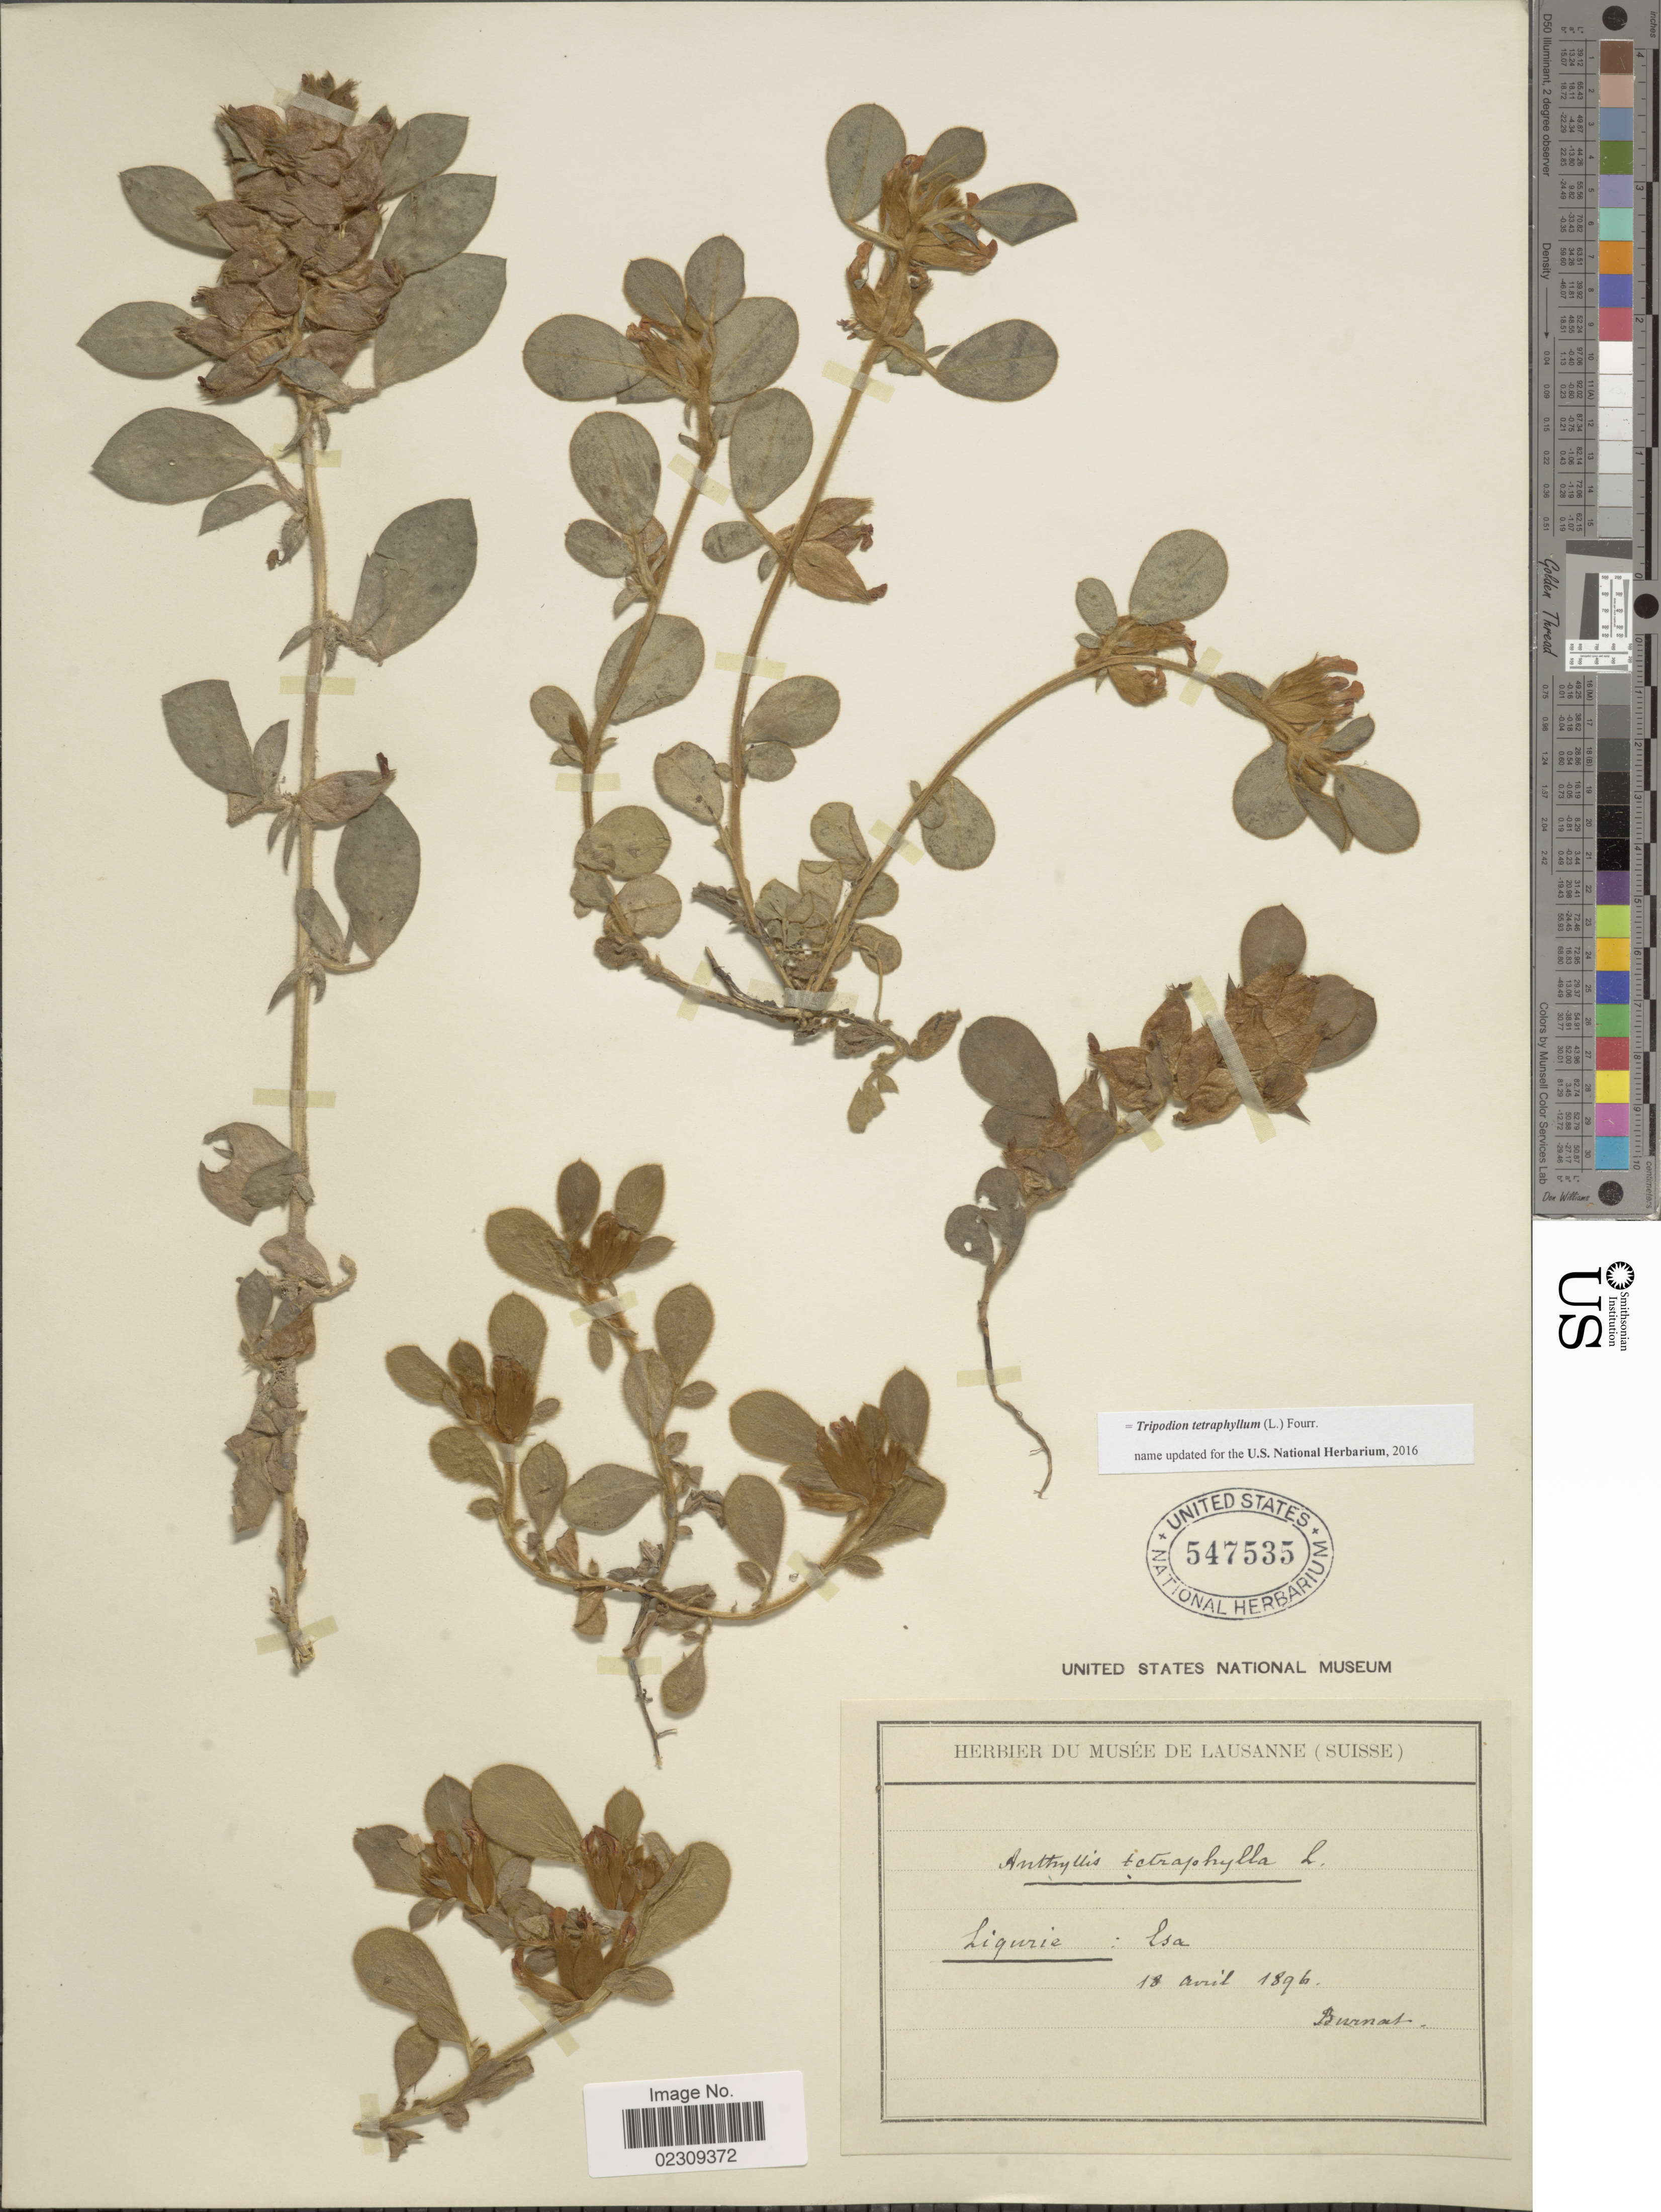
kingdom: Plantae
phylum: Tracheophyta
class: Magnoliopsida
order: Fabales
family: Fabaceae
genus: Tripodion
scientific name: Tripodion tetraphyllum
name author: (L.) Fourr.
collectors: Burnat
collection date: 1896-04-18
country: Italy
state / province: Liguria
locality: Ligurie, Esa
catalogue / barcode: US 547535